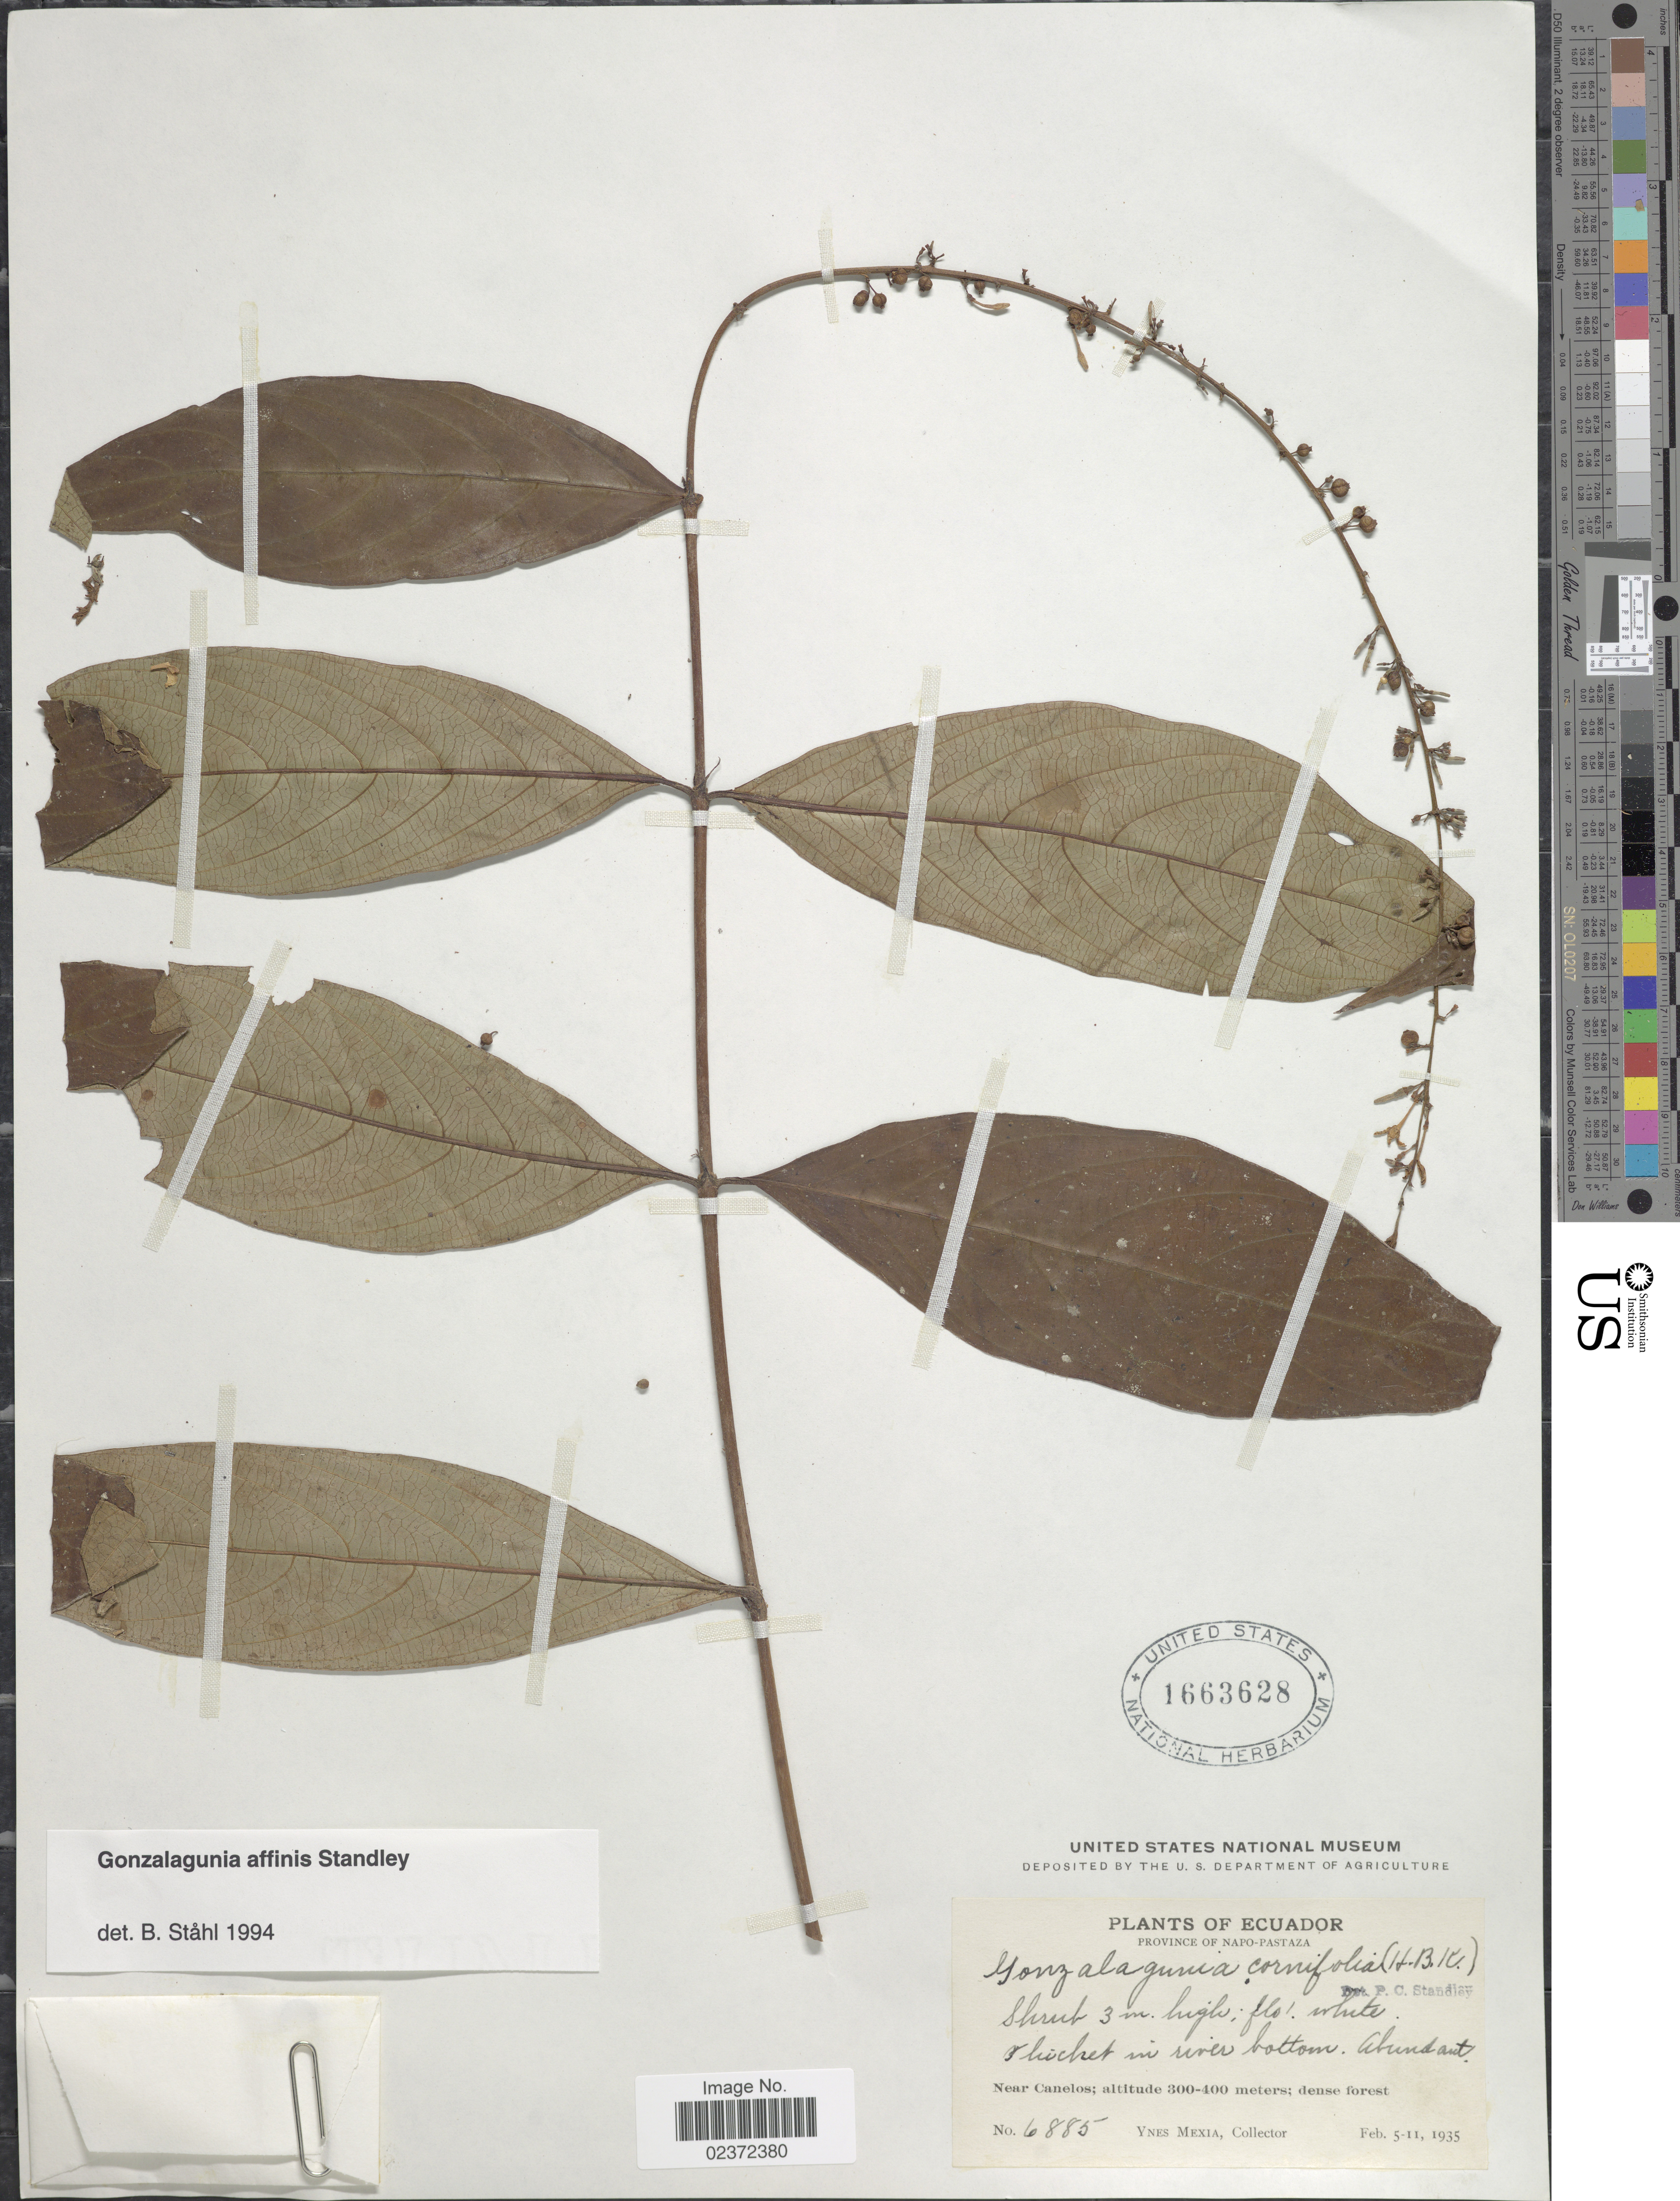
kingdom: Plantae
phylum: Tracheophyta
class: Magnoliopsida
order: Gentianales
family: Rubiaceae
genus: Gonzalagunia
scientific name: Gonzalagunia affinis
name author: Standl. ex Steyerm.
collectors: Y. Mexia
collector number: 6885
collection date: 1935-02-05/1935-02-11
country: Ecuador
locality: Province Napo-Pastaza, Near Canelos.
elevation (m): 300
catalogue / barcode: US 1663628